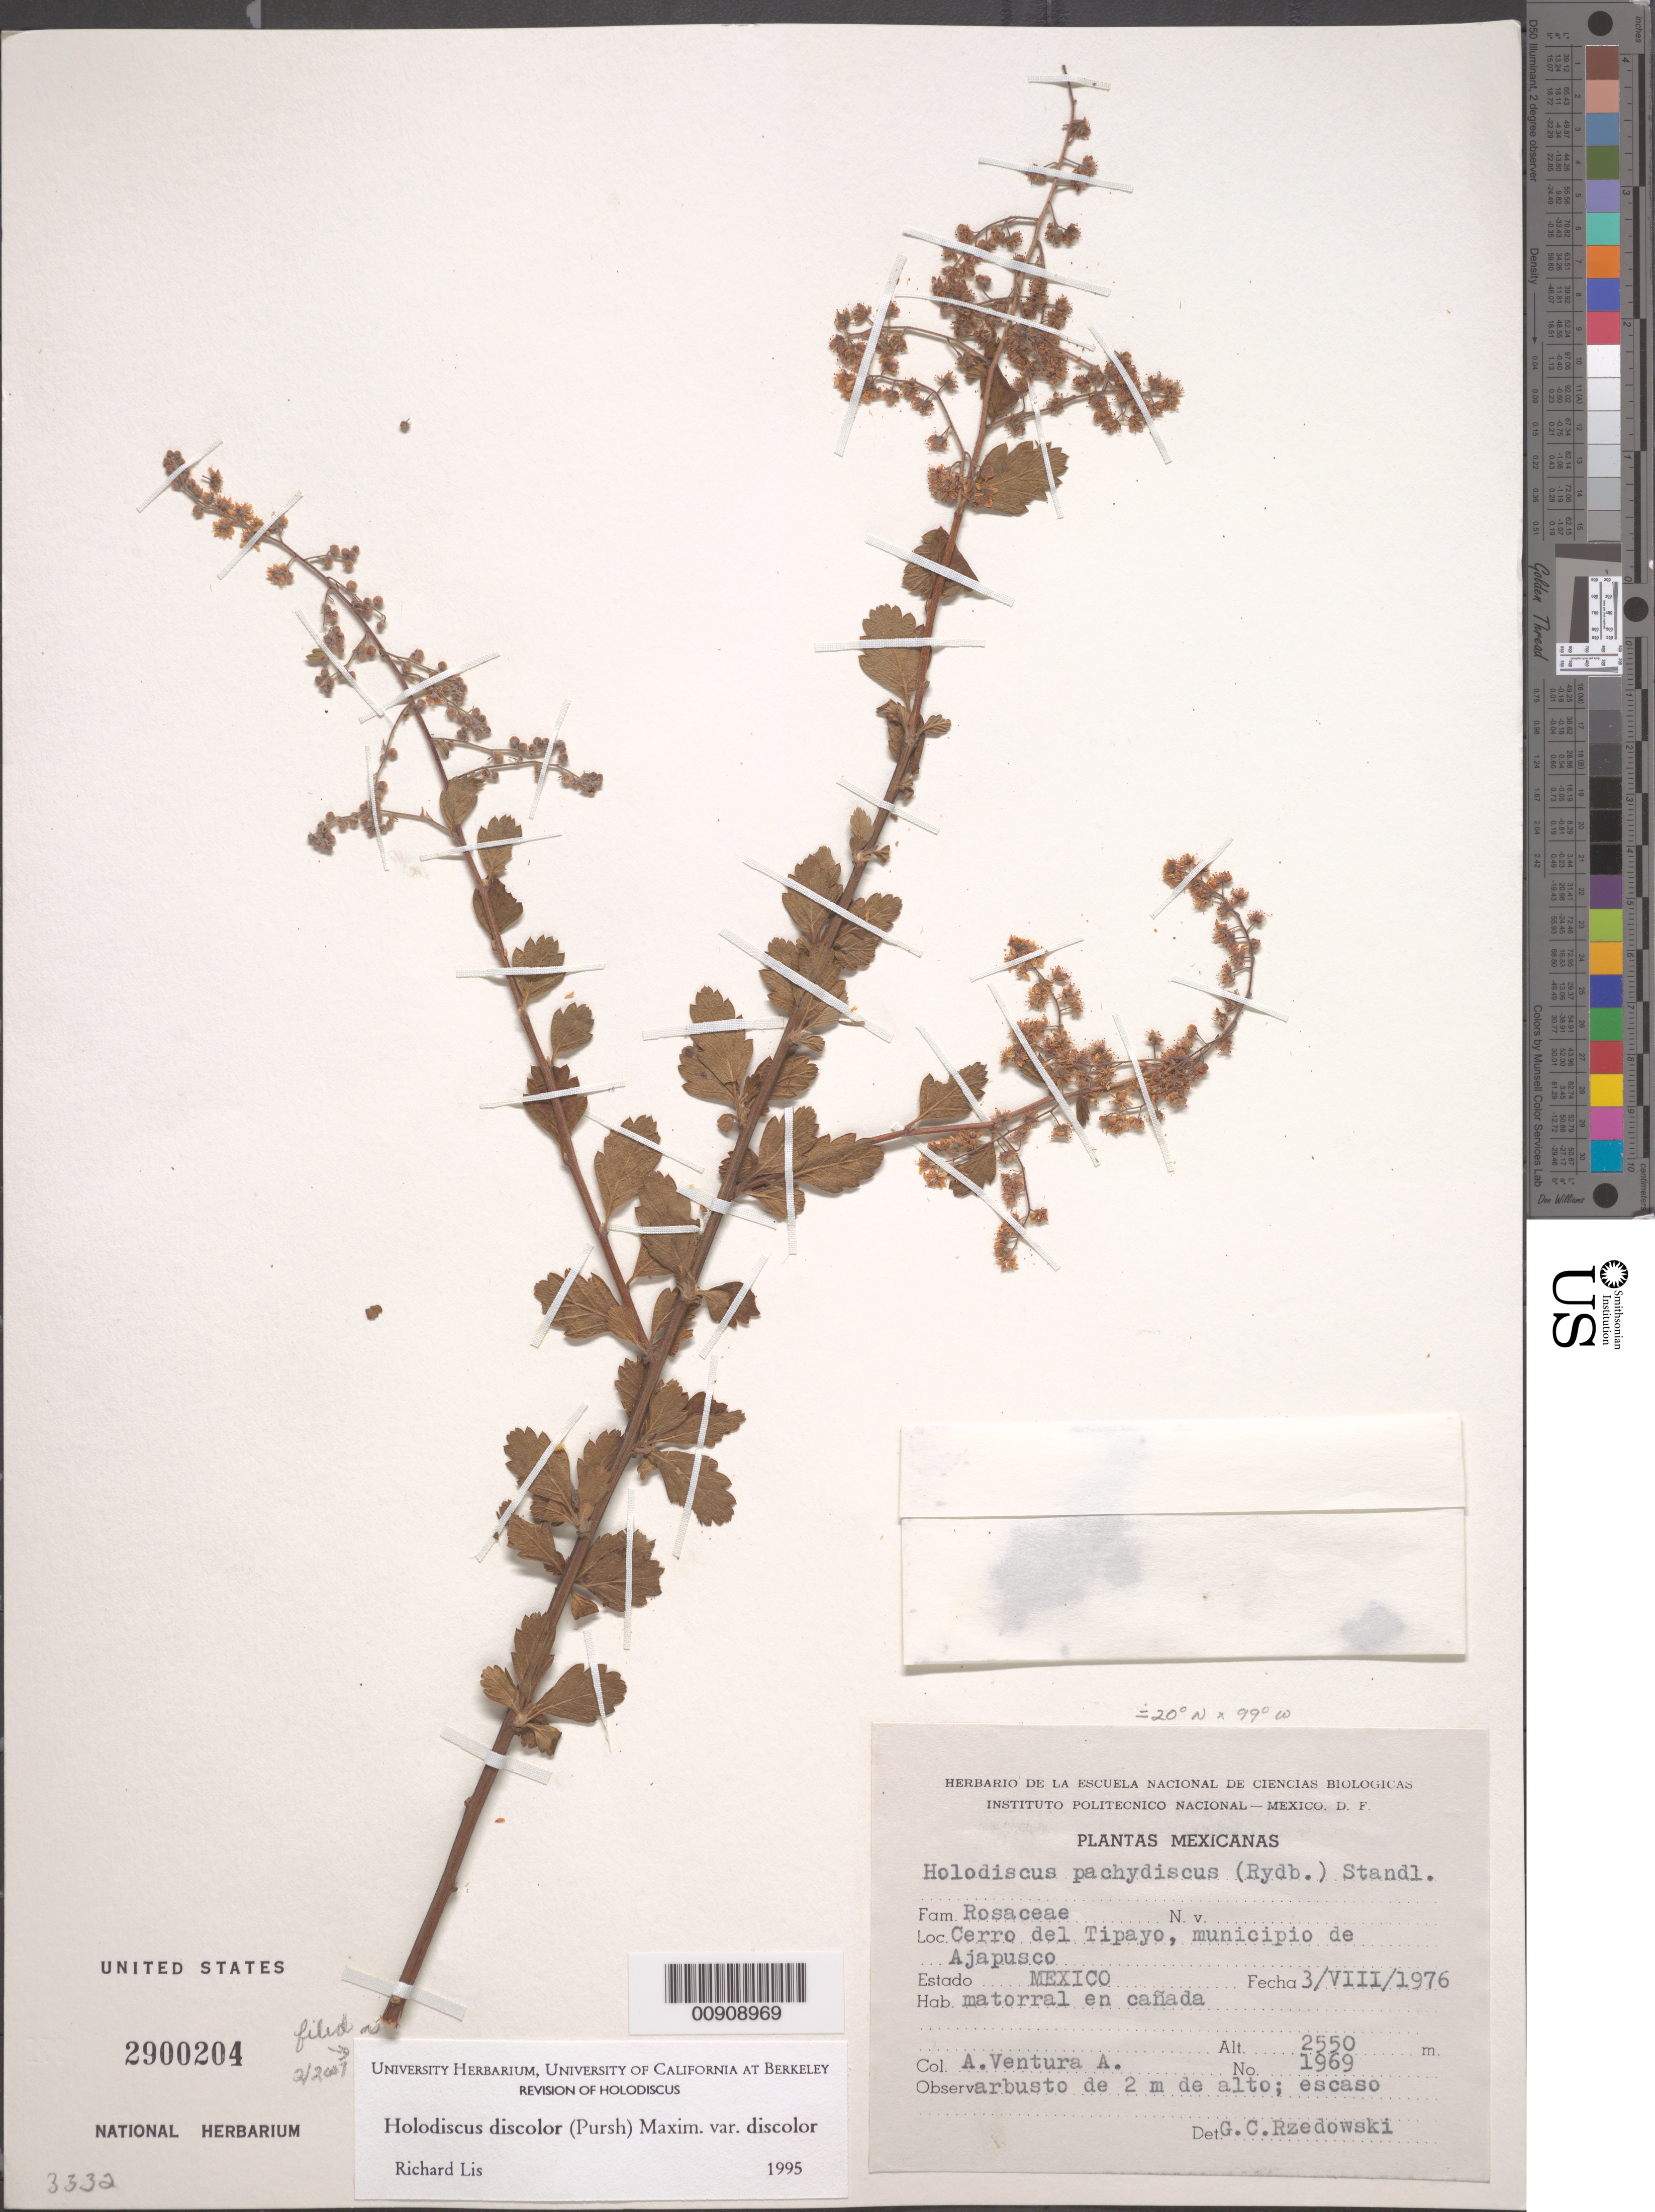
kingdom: Plantae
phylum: Tracheophyta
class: Magnoliopsida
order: Rosales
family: Rosaceae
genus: Holodiscus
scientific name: Holodiscus discolor var. discolor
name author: (Pursh) Maxim.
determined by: Lis, R.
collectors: A. Ventura A.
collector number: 1969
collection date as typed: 03 Aug 1976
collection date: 1976-08-03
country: Mexico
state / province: México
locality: Cerro del Tipayo, municipio de Ajapusco, Estado de México.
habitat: Matorral en cañada.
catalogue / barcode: US 2900204